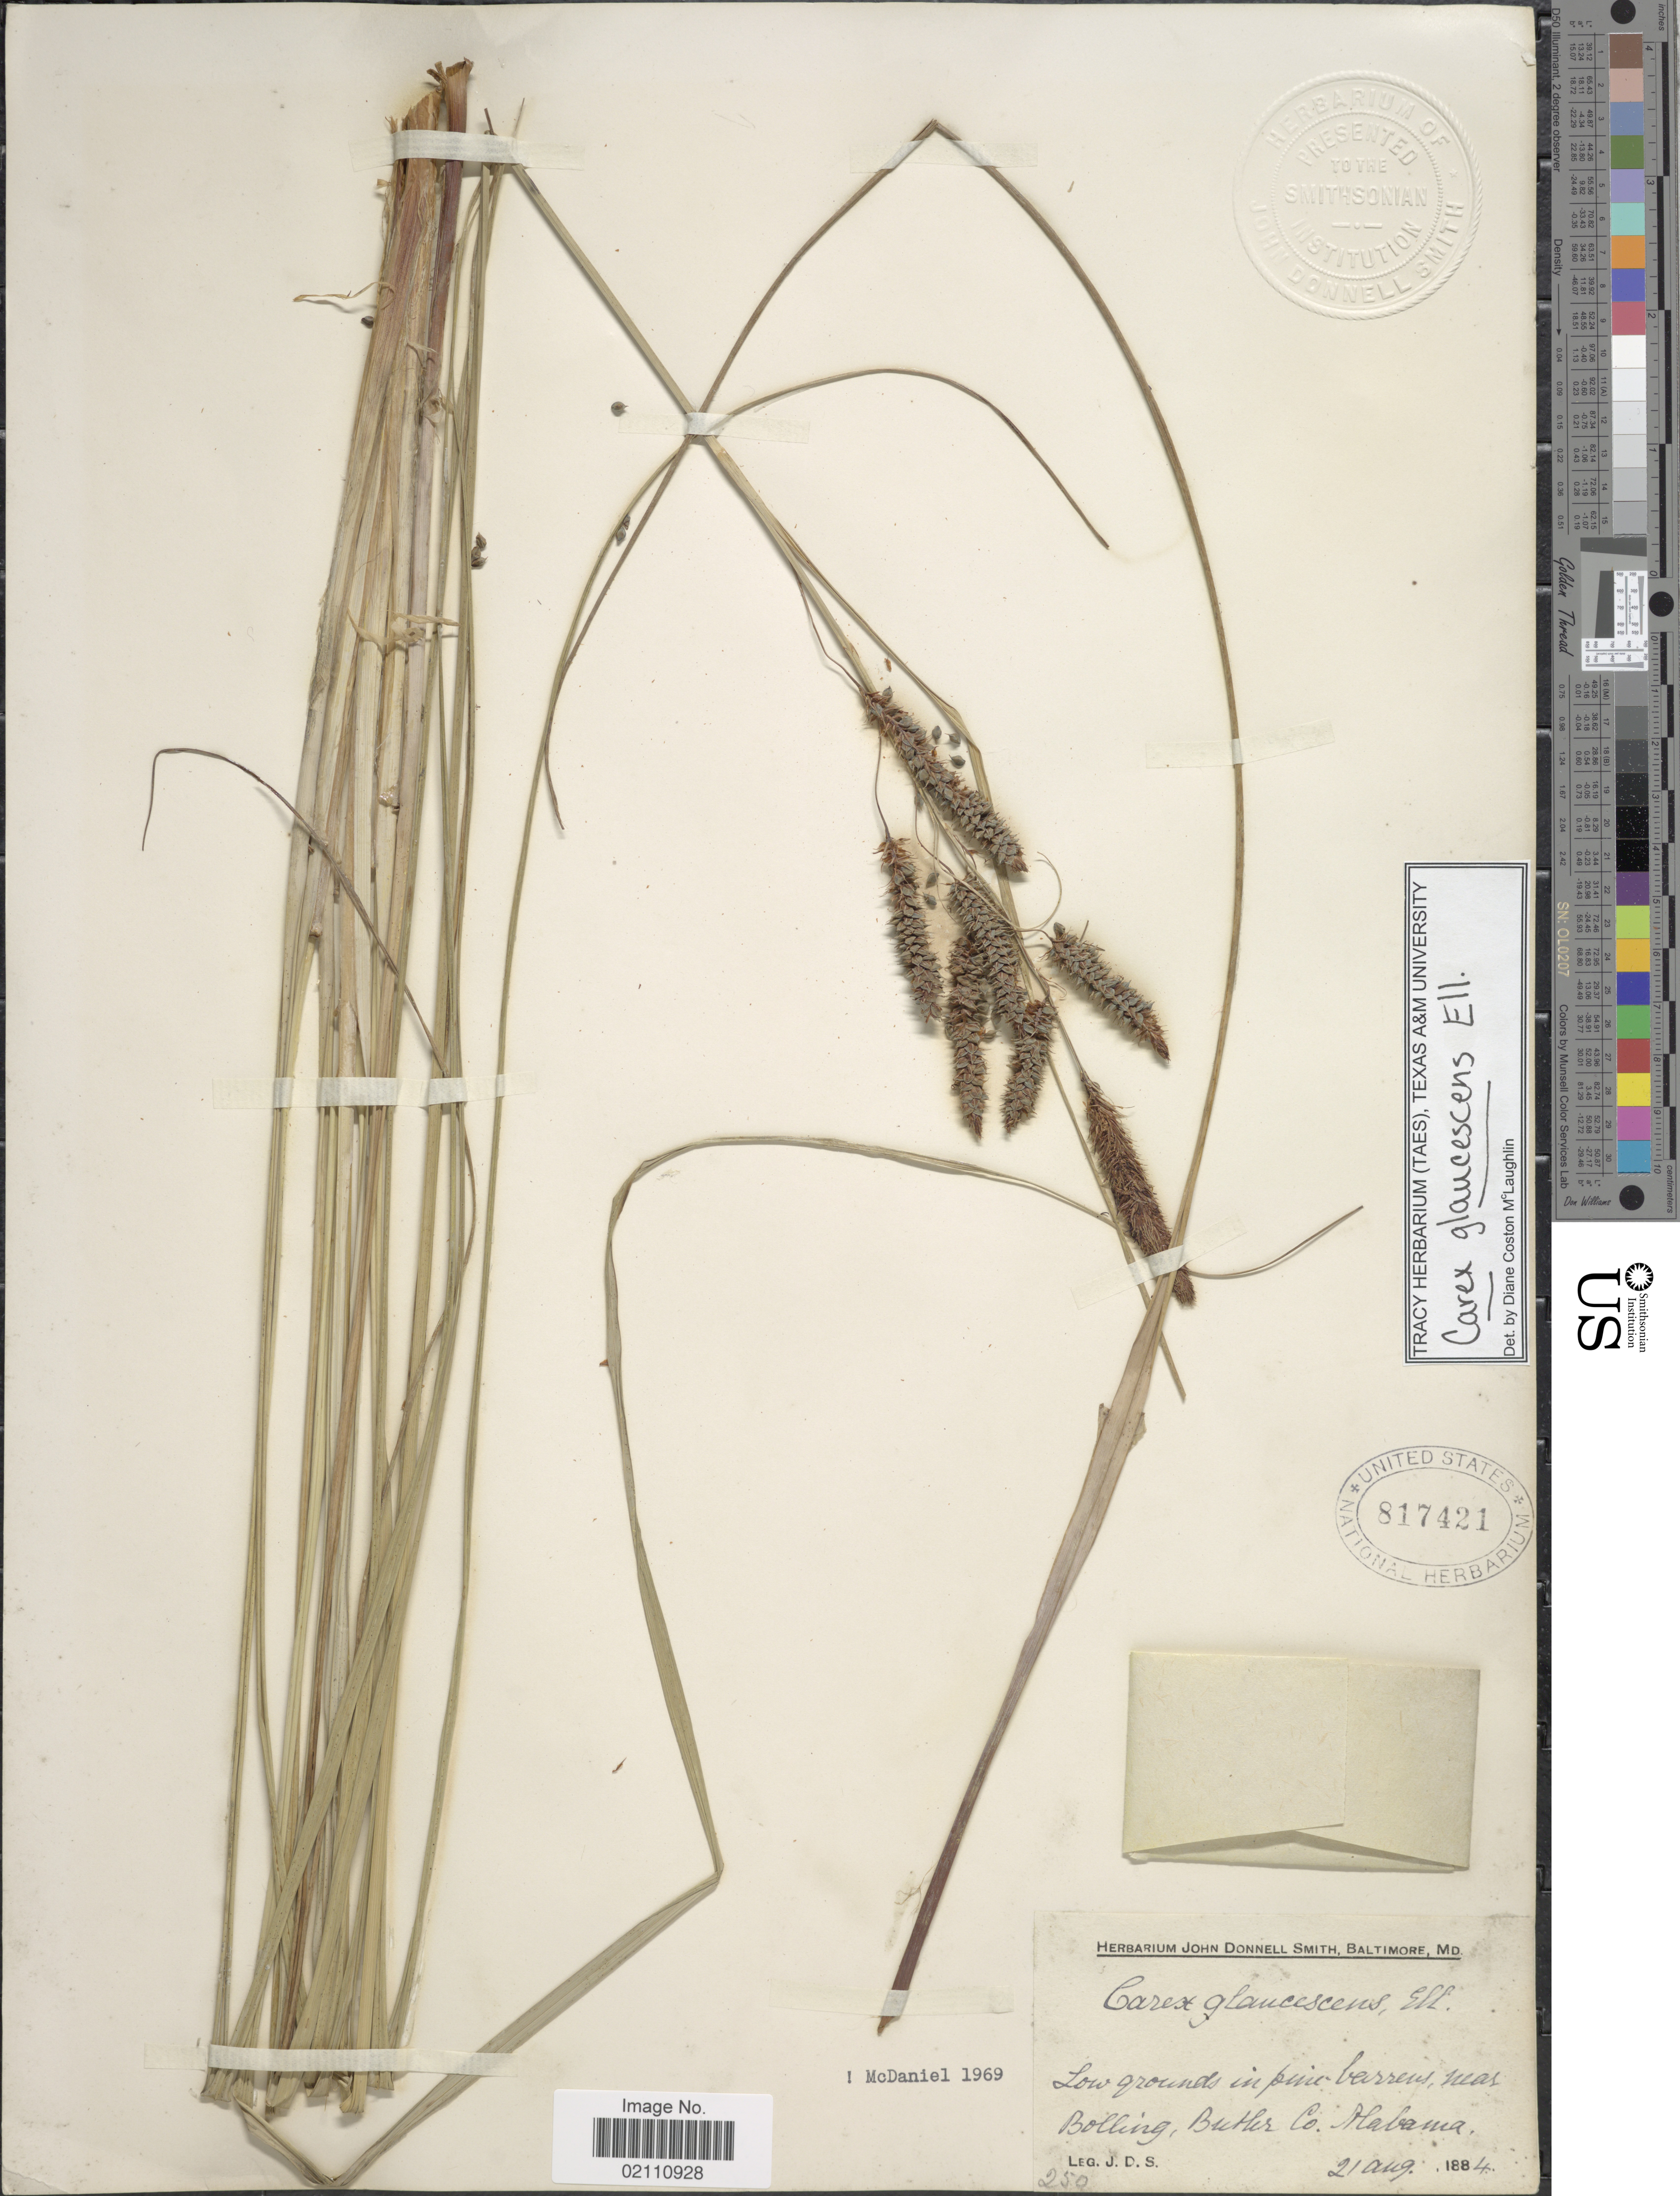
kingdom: Plantae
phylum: Tracheophyta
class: Liliopsida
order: Poales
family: Cyperaceae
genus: Carex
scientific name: Carex glaucescens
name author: Elliott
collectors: J. Donnell Smith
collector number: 250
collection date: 1884-08-21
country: United States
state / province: Alabama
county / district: Butler County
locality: Near Bolling.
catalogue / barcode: US 817421